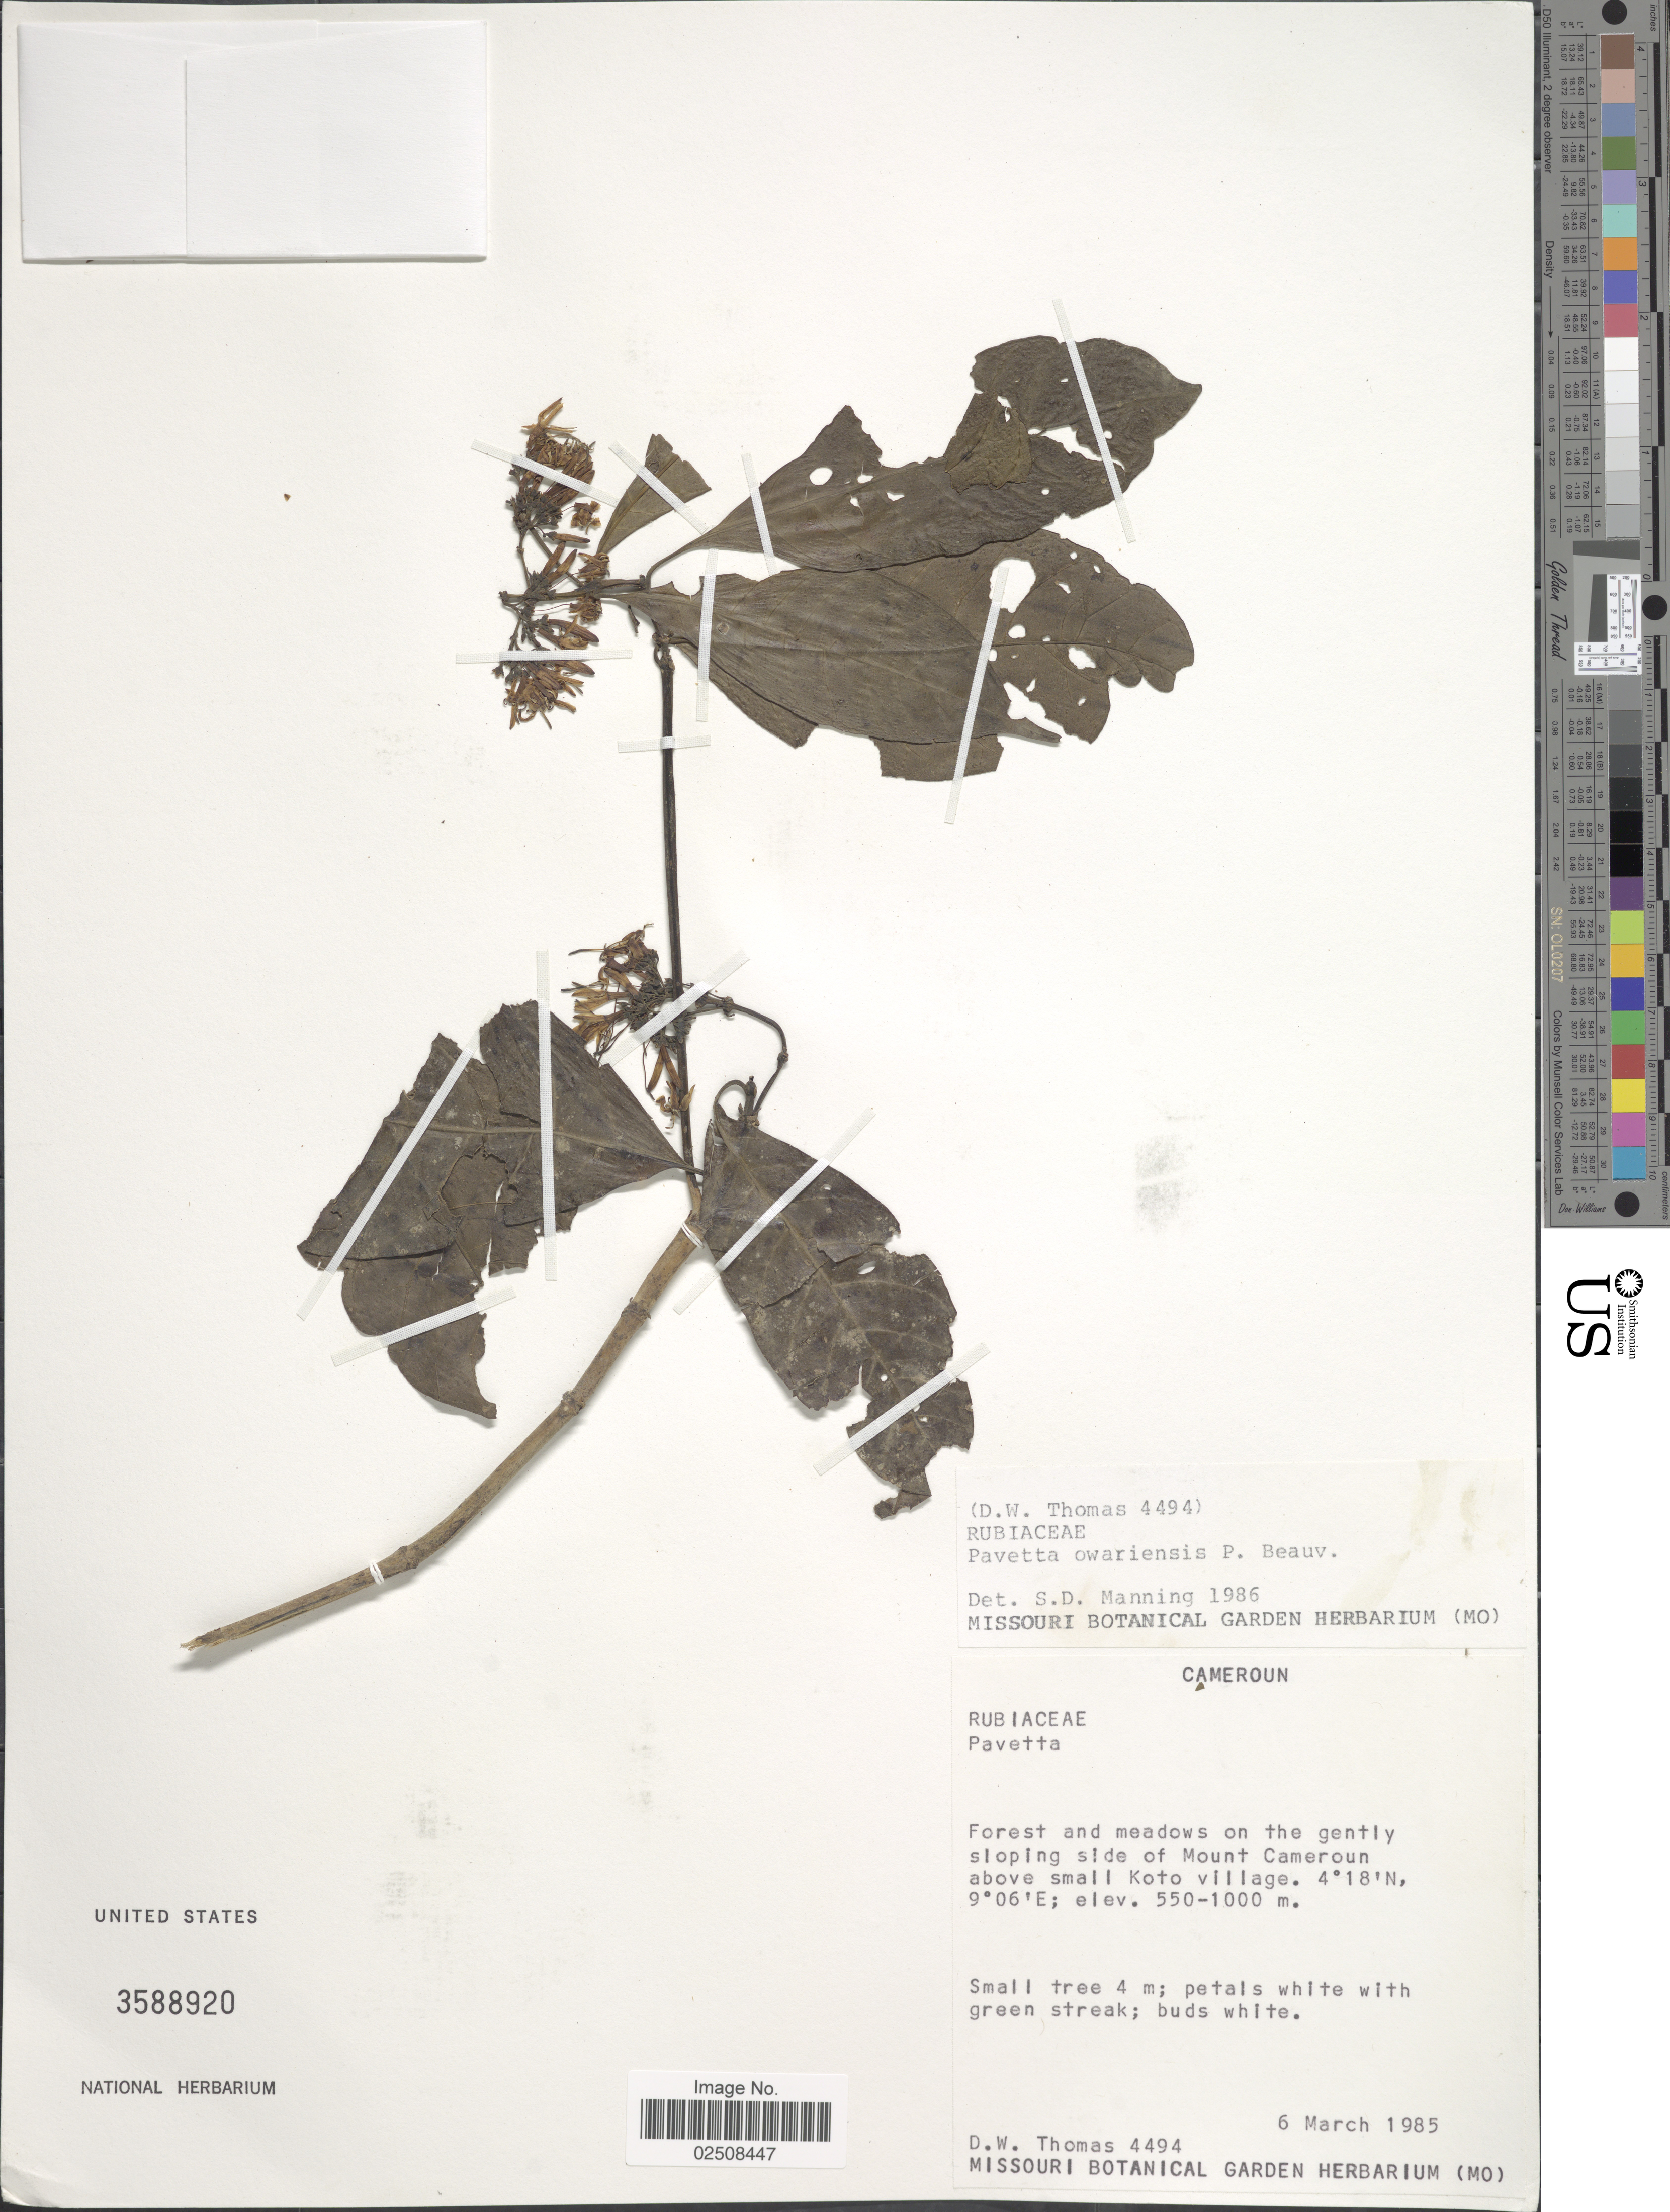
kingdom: Plantae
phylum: Tracheophyta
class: Magnoliopsida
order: Gentianales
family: Rubiaceae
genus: Pavetta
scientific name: Pavetta owariensis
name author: P. Beauv.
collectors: D. W. Thomas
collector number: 4494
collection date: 1985-03-06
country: Cameroon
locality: Forest and meadows on the gently sloping side of Mount Cameroun above small Koto village.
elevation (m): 550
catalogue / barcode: US 3588920